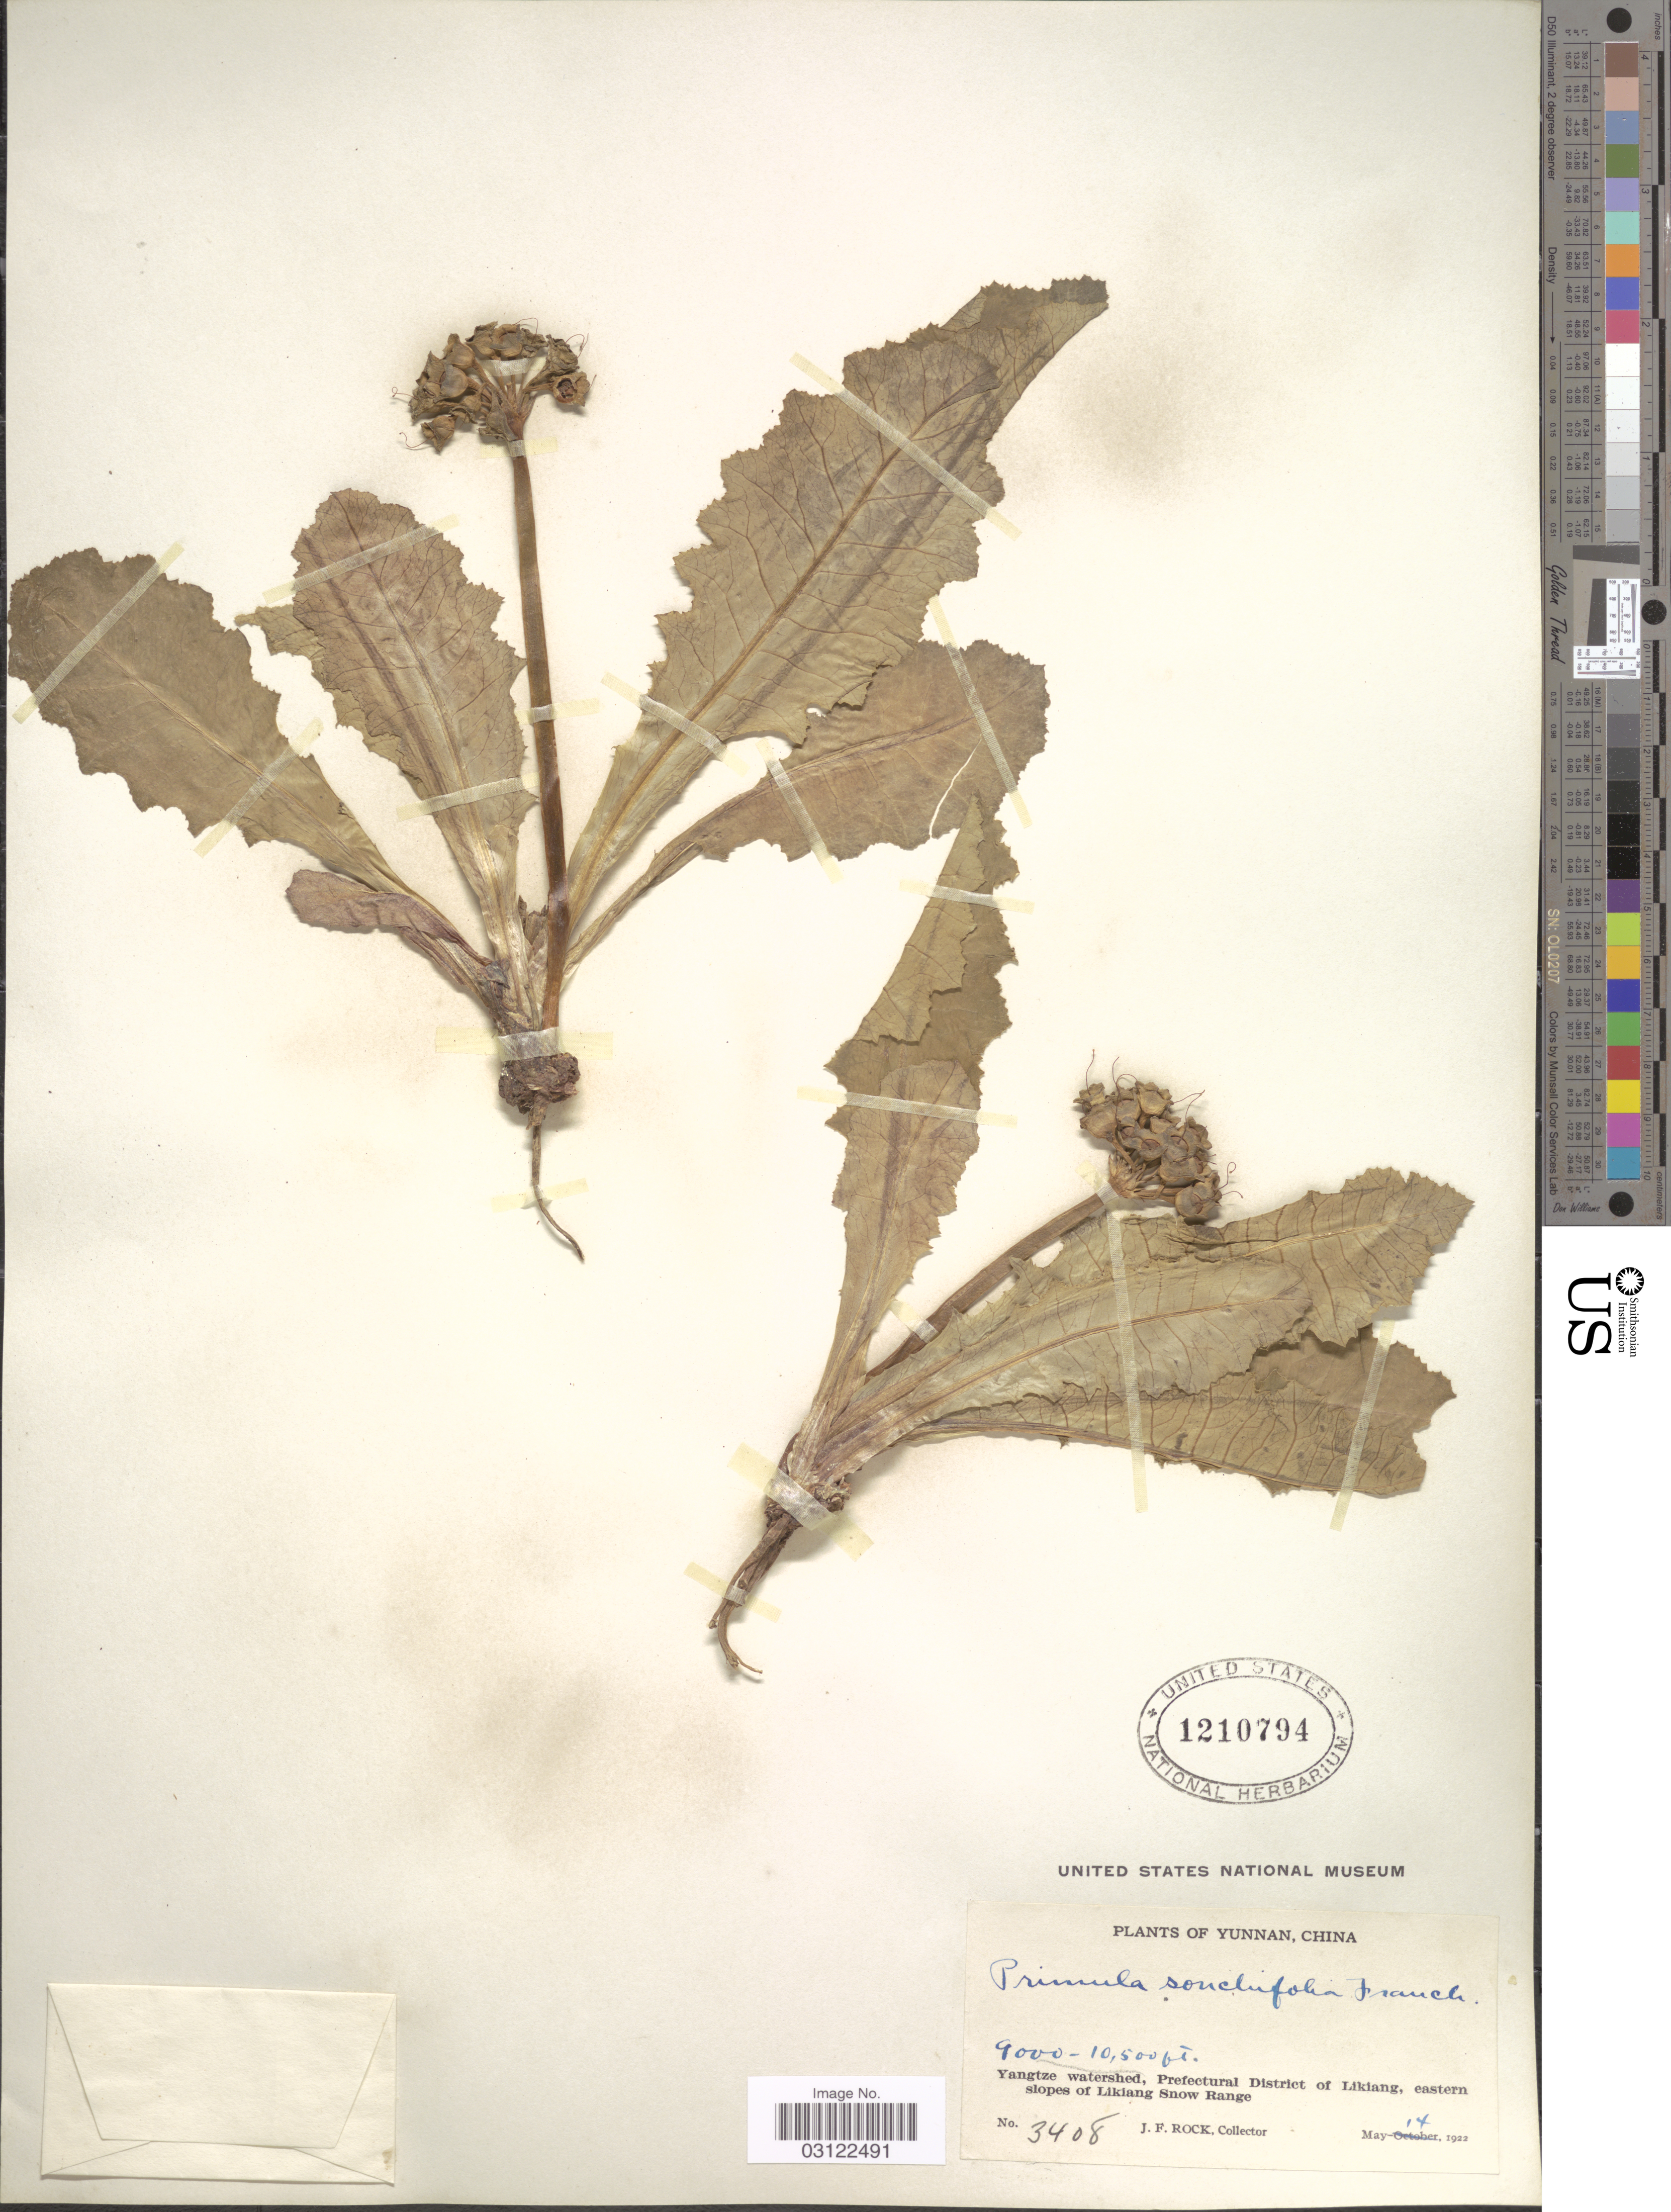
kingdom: Plantae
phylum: Tracheophyta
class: Magnoliopsida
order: Ericales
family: Primulaceae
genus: Primula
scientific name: Primula sonchifolia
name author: Franch.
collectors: J. Rock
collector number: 3408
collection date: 1922-05-14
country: China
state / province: Yunnan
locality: Yangtze watershed, Prefectural District of Likiang, eastern slopes of Likiang Snow Range.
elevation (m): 2743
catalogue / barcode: US 1210794